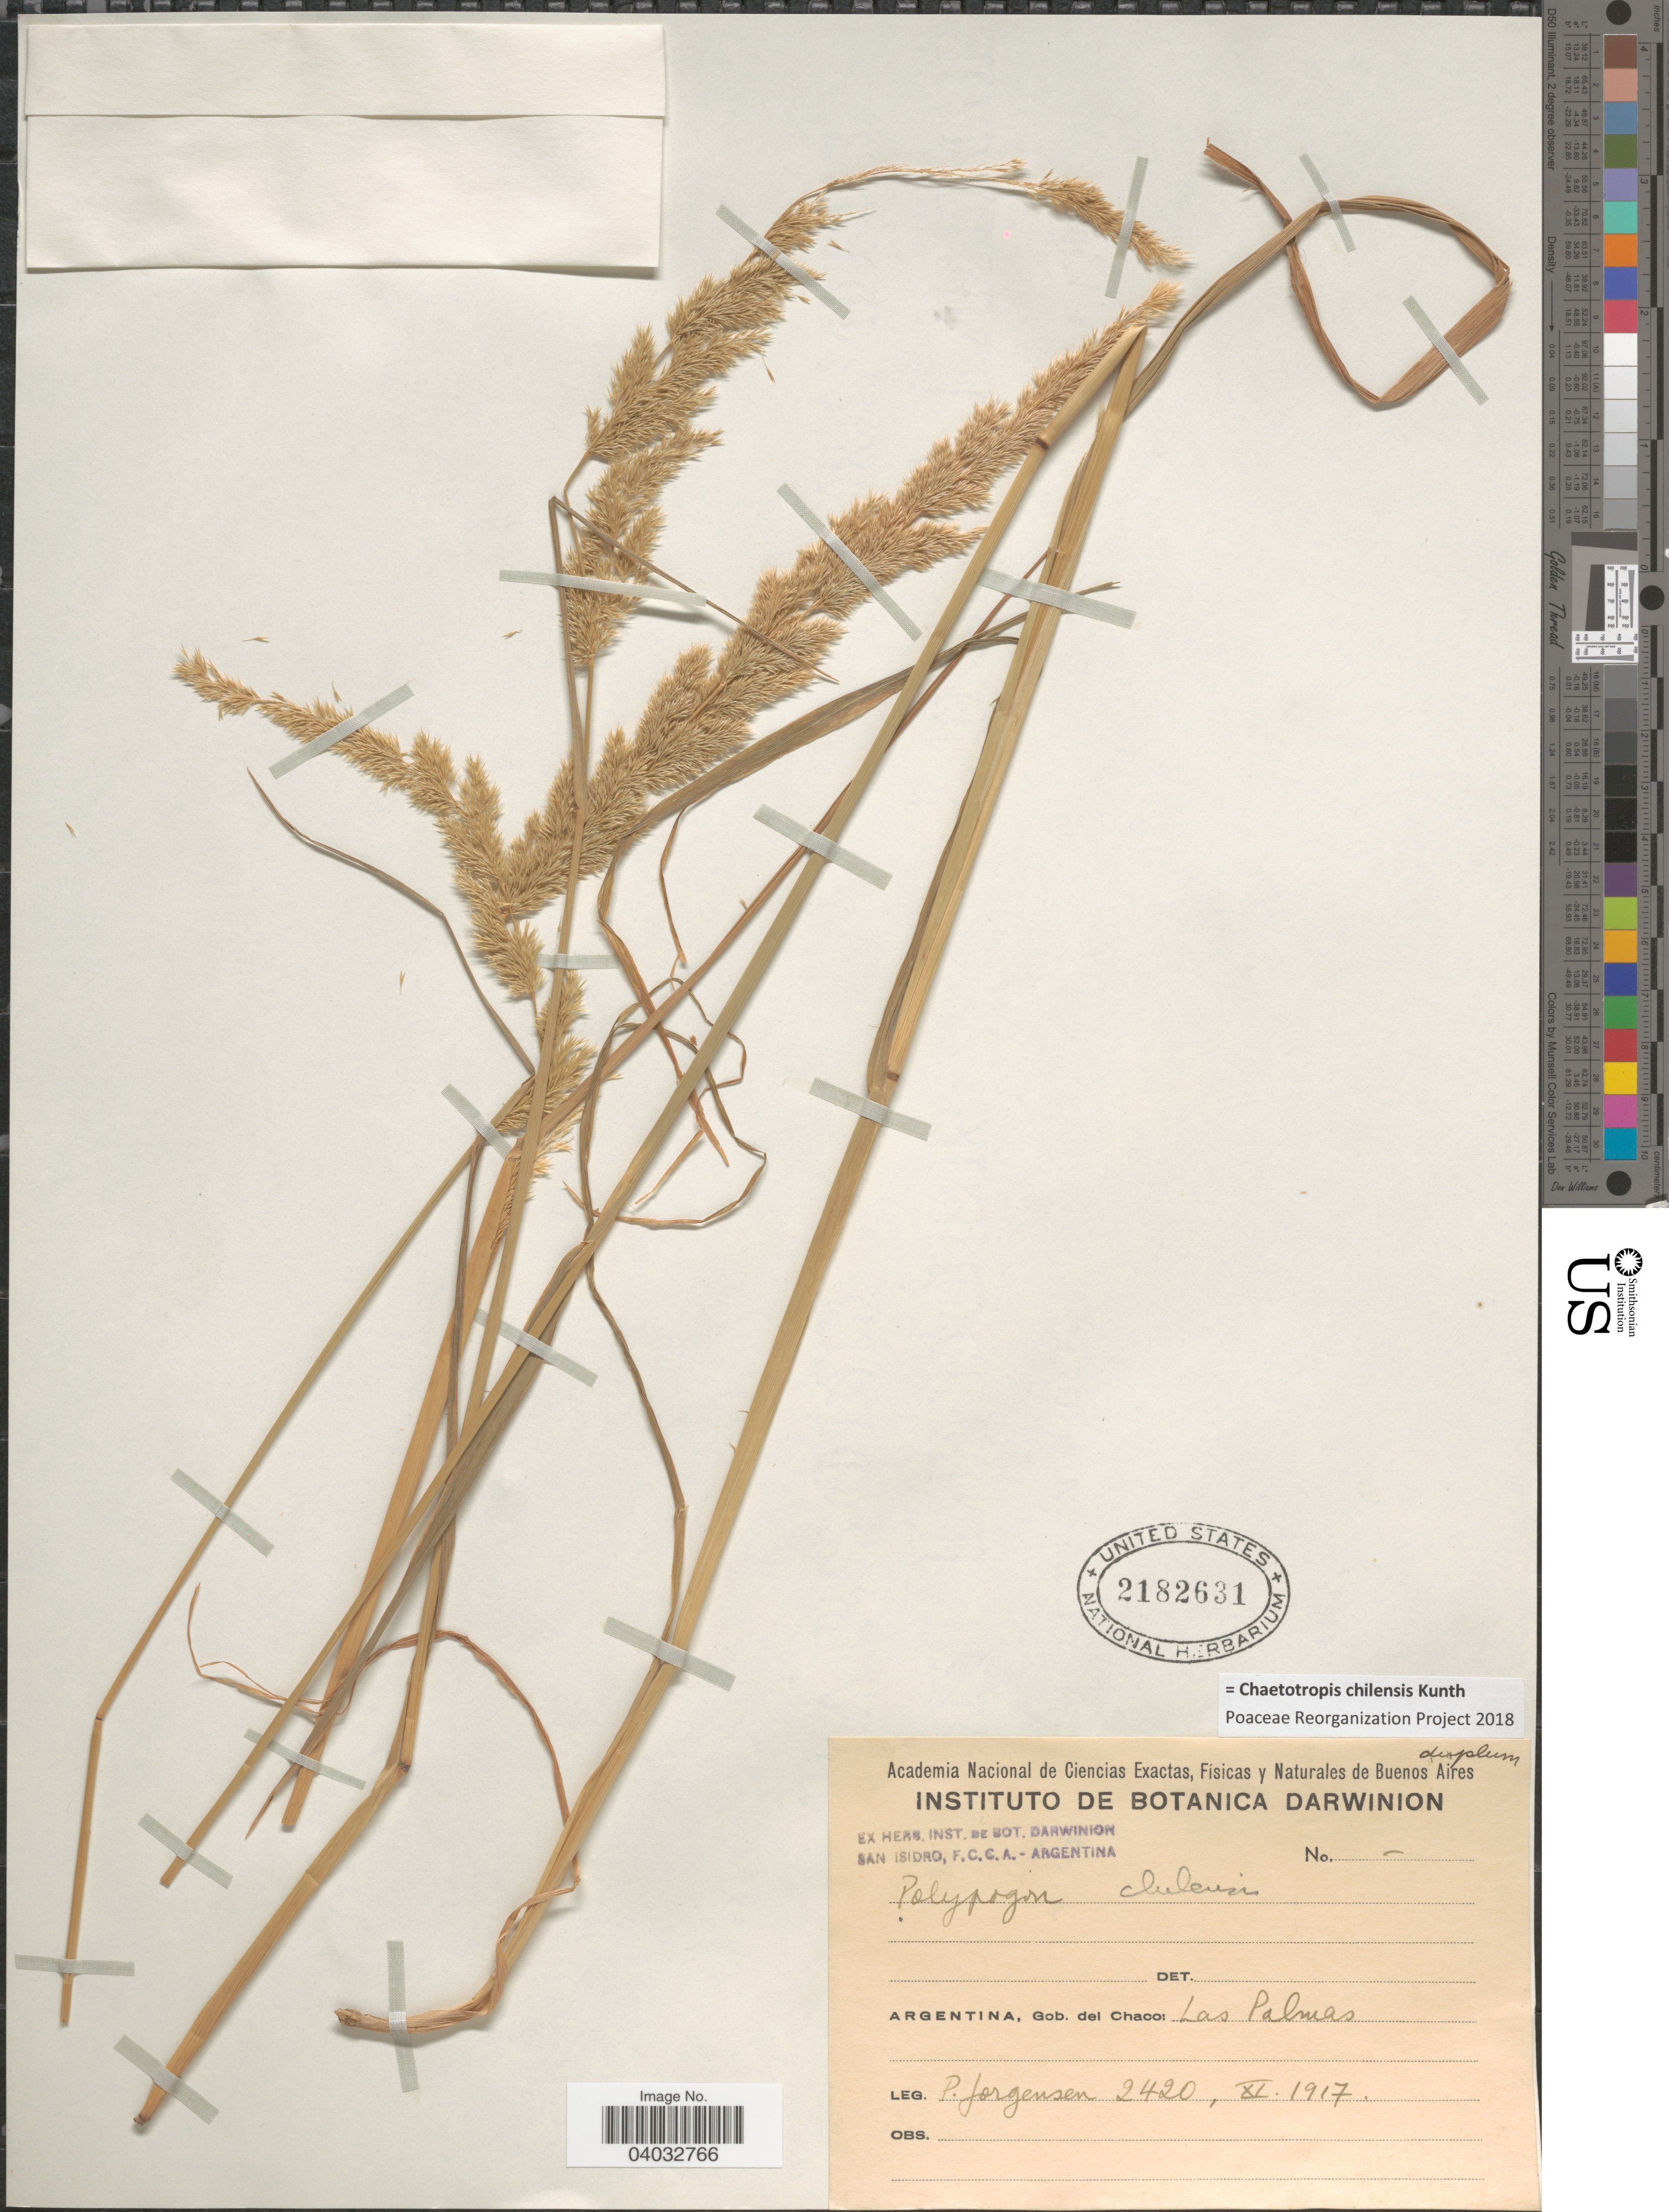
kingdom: Plantae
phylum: Tracheophyta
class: Liliopsida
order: Poales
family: Poaceae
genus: Chaetotropis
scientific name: Chaetotropis chiliensis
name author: Kunth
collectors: P. Jörgensen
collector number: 2420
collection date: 1917-11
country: Argentina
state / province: Chaco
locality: Gob. del Chaco: Las Palmas.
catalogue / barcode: US 2182631